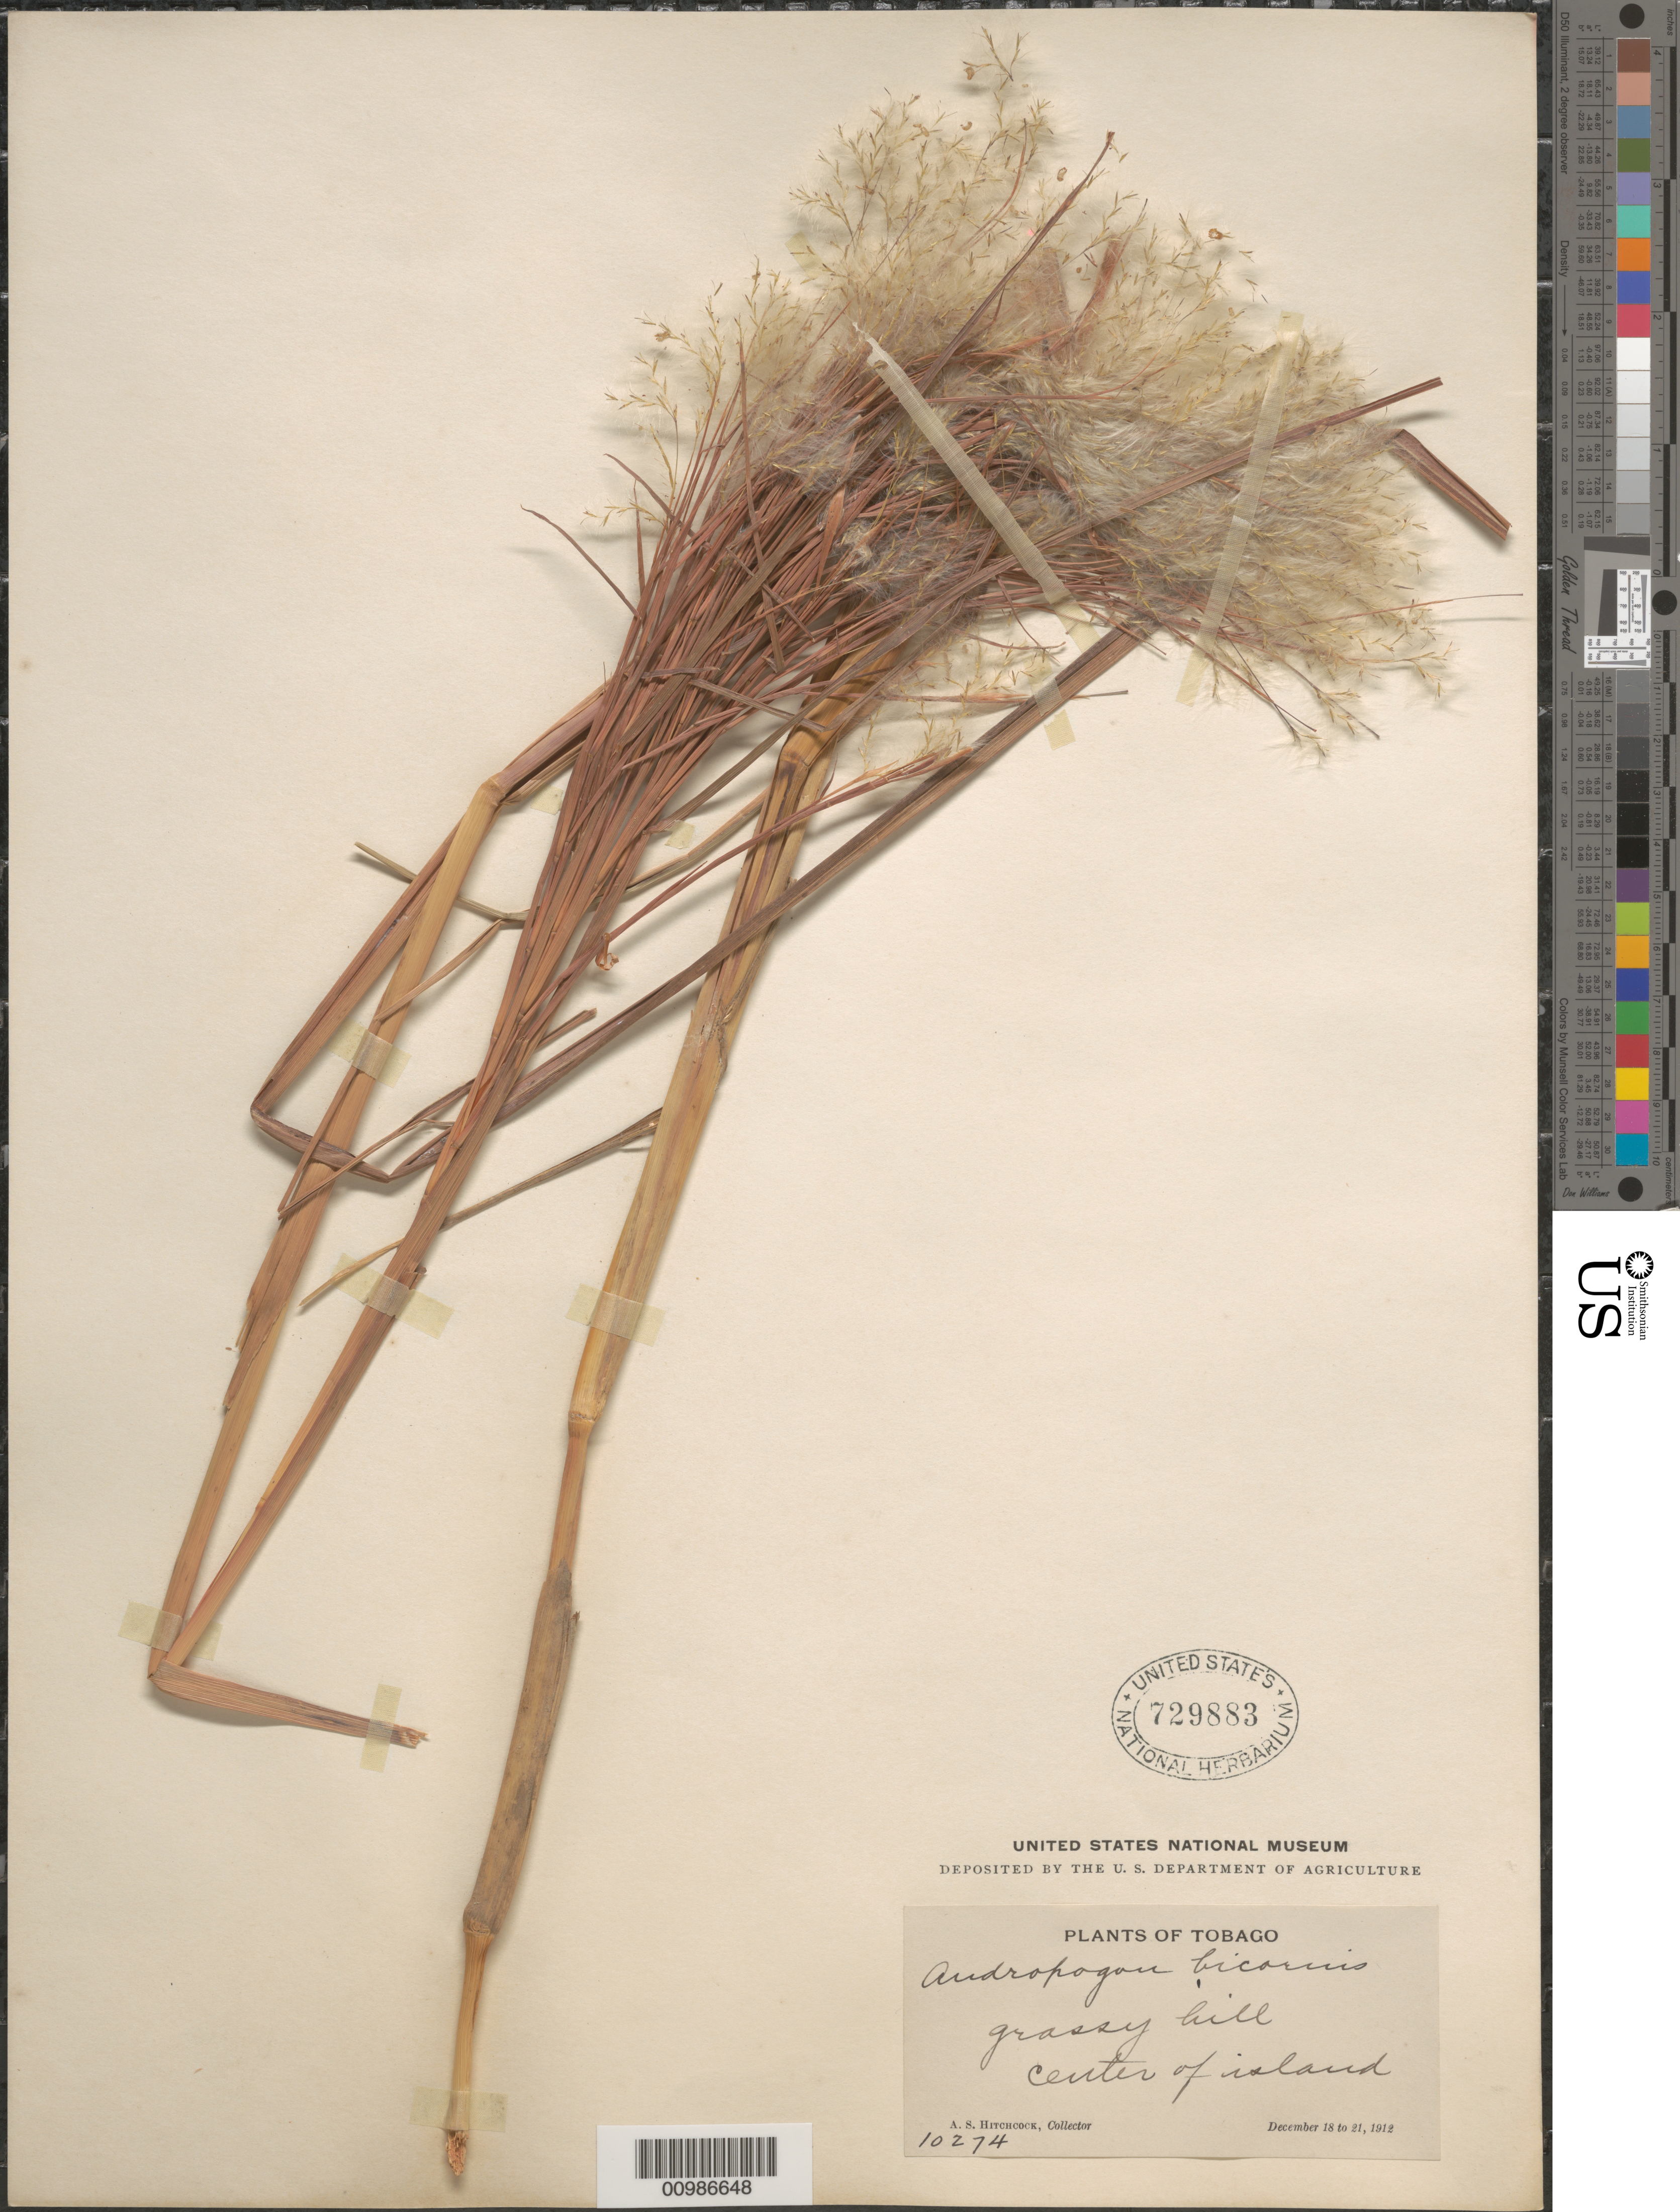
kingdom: Plantae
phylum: Tracheophyta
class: Liliopsida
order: Poales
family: Poaceae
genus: Andropogon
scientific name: Andropogon bicornis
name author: L.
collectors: A. S. Hitchcock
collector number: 10274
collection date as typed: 18 Dec 1912 to21 Dec 1912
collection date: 1912-12-18/1912-12-21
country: Trinidad and Tobago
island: Tobago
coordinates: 0 N, 0 E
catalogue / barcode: US 729883